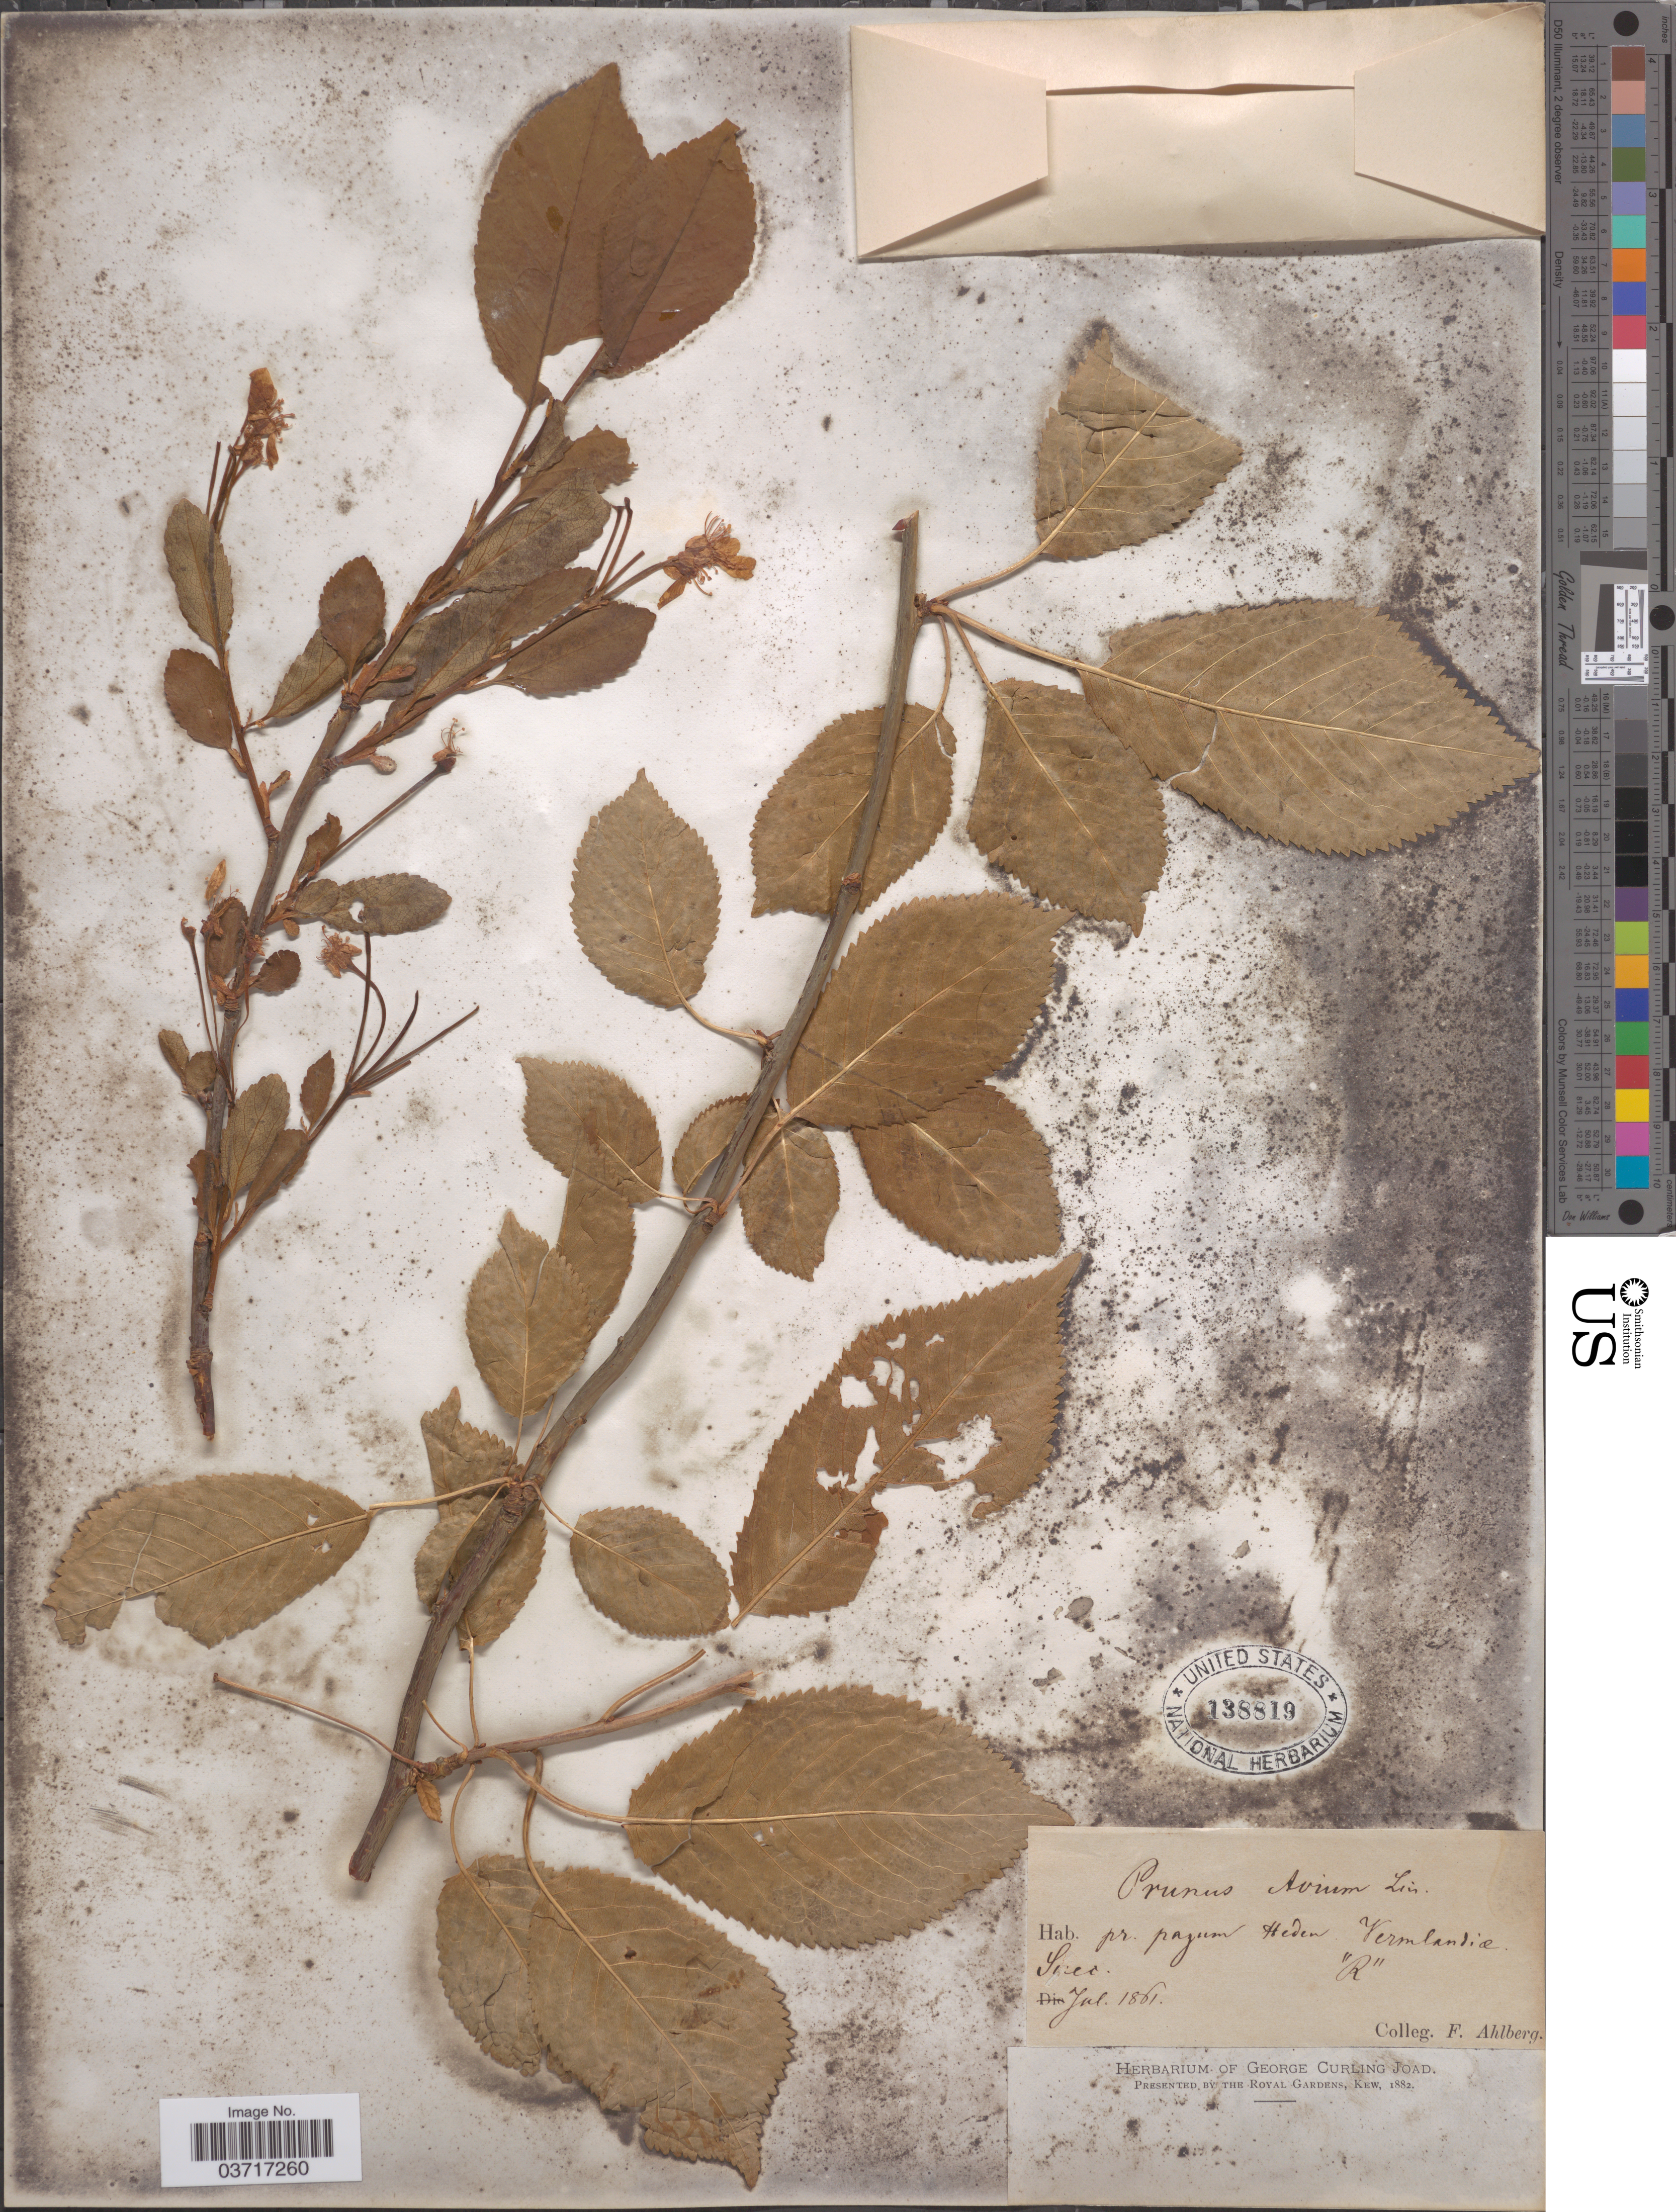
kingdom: Plantae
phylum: Tracheophyta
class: Magnoliopsida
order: Rosales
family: Rosaceae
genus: Prunus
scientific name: Prunus avium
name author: L.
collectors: F. Ahlberg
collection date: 1861-07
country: Sweden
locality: Pr. pagum Heden, Vermlandia, Sued.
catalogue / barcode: US 138819